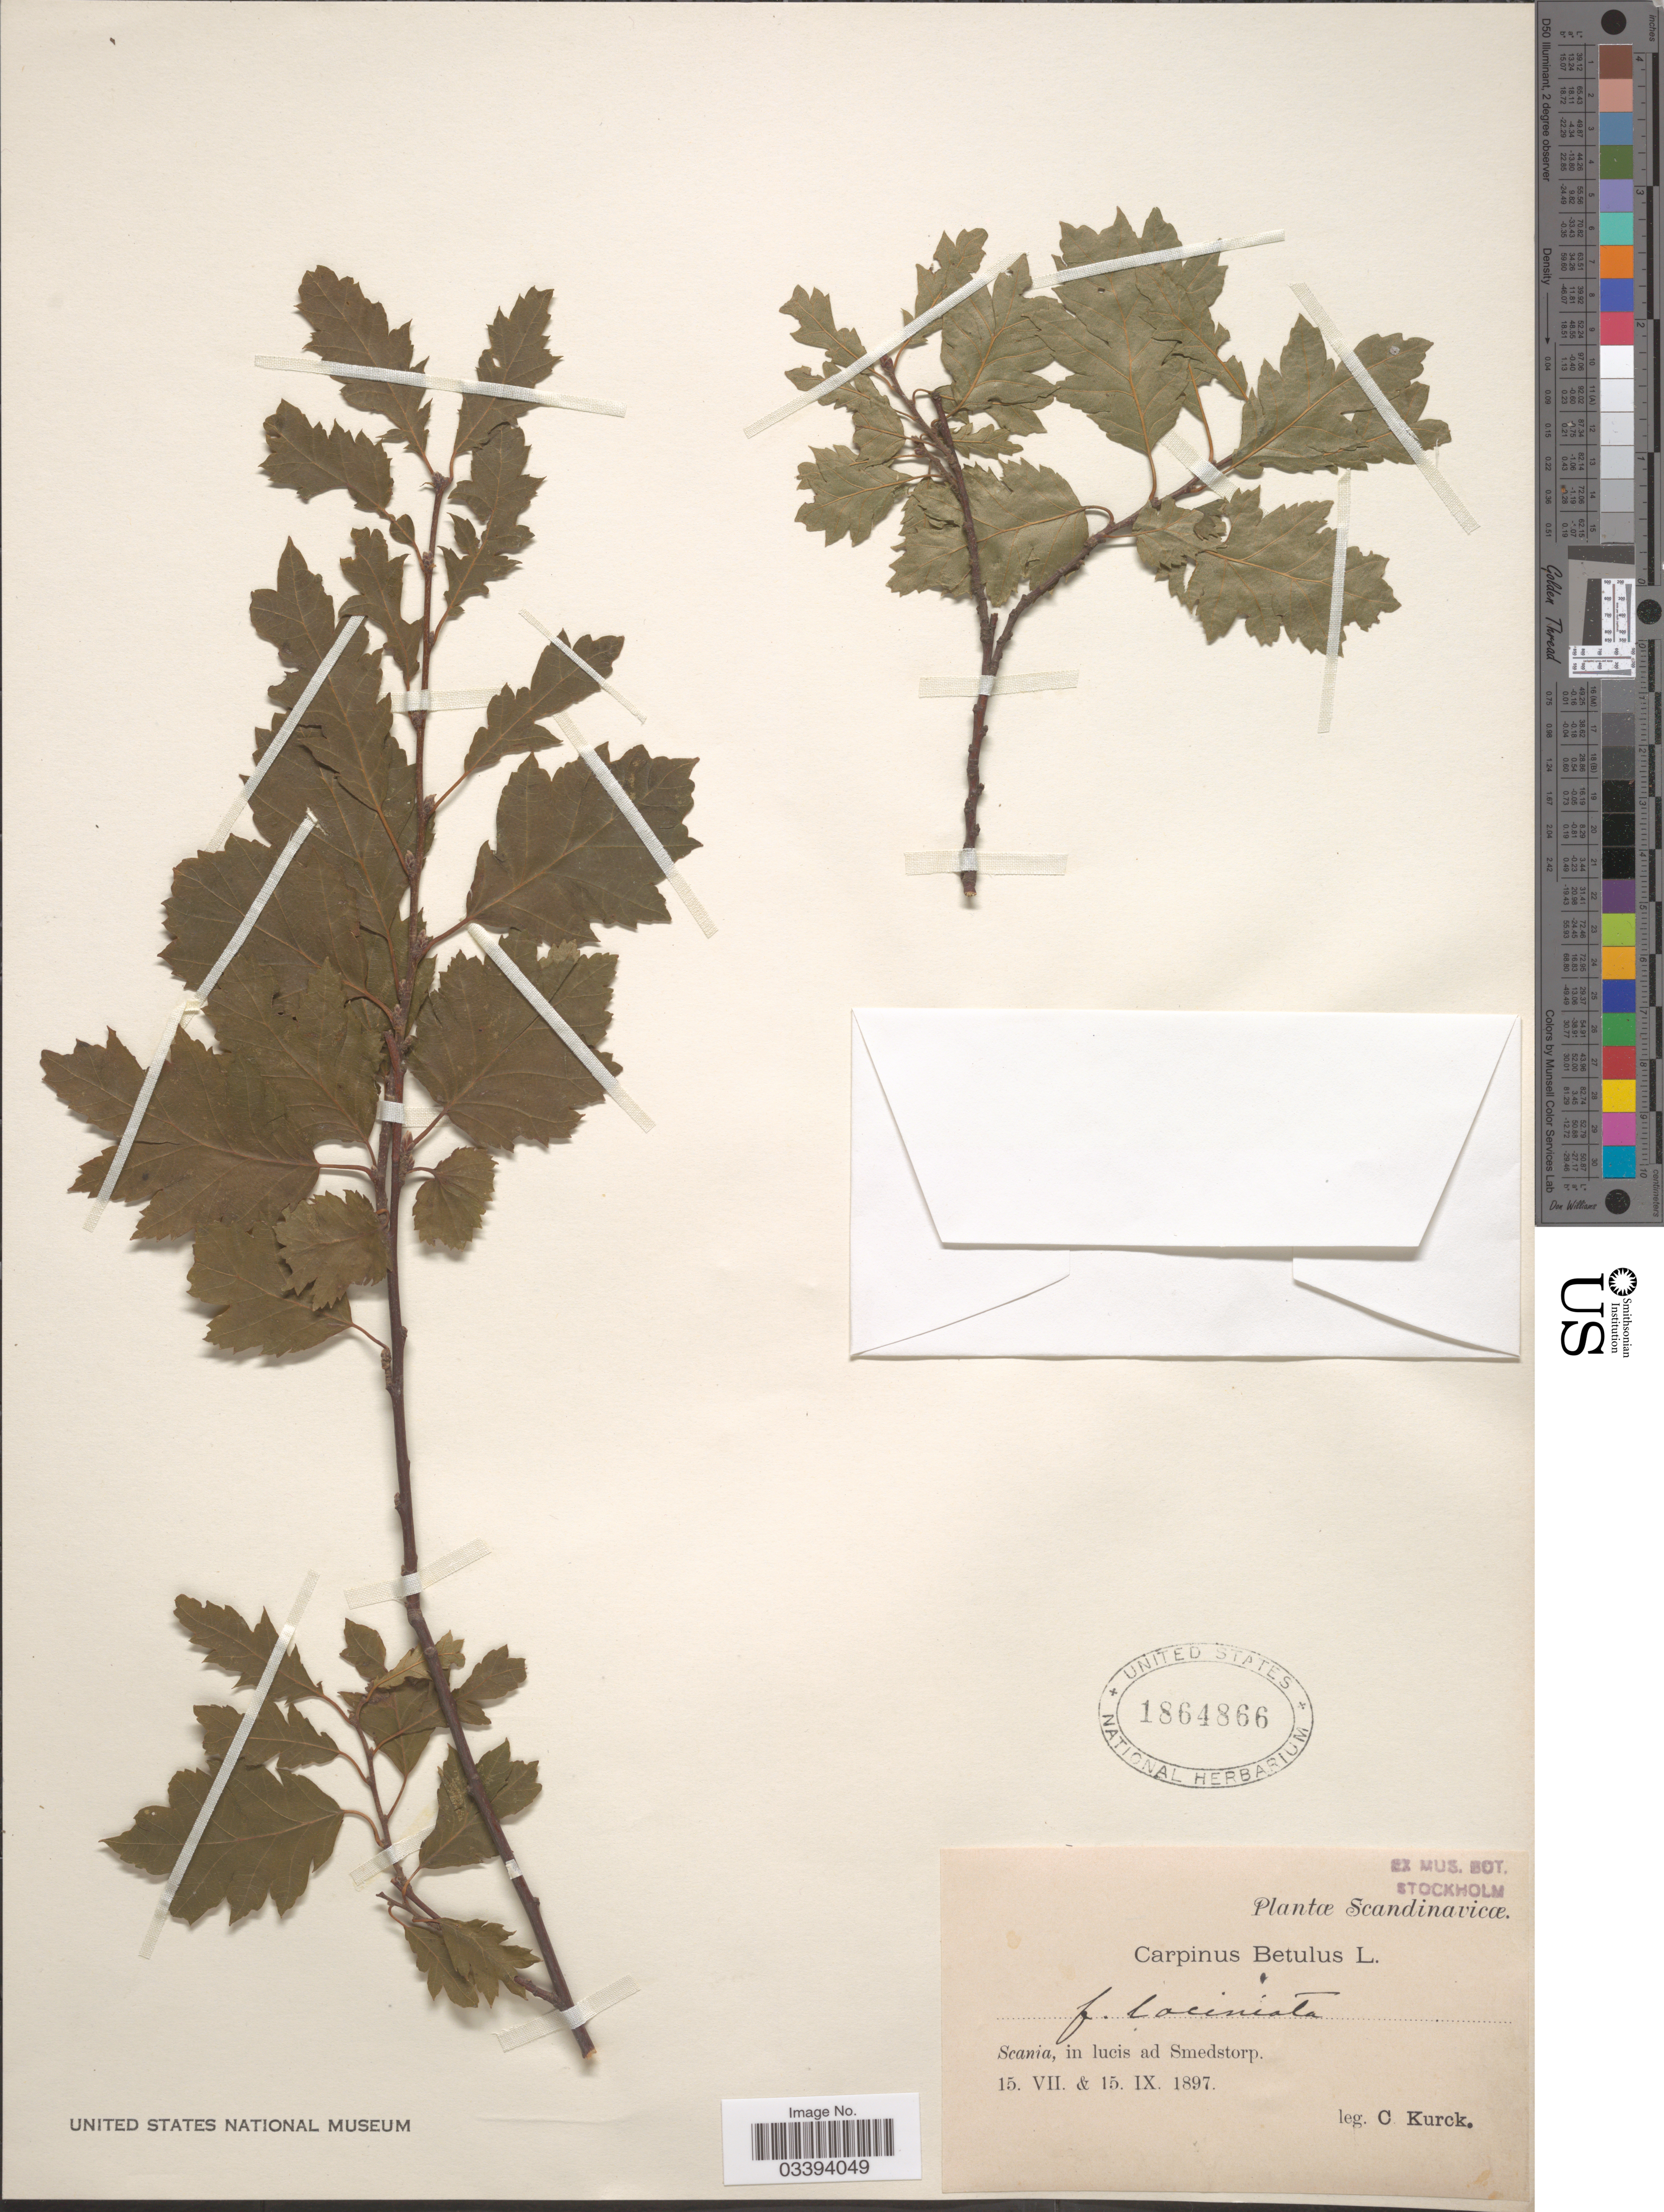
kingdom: Plantae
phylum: Tracheophyta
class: Magnoliopsida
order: Fagales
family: Betulaceae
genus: Carpinus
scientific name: Carpinus betulus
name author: L.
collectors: C. Kurck.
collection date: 1897-07-15/1897-09-15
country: Sweden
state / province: Skåne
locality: Scandinavicæ. Scania, in lucis ad Smedstorp.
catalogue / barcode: US 1864866